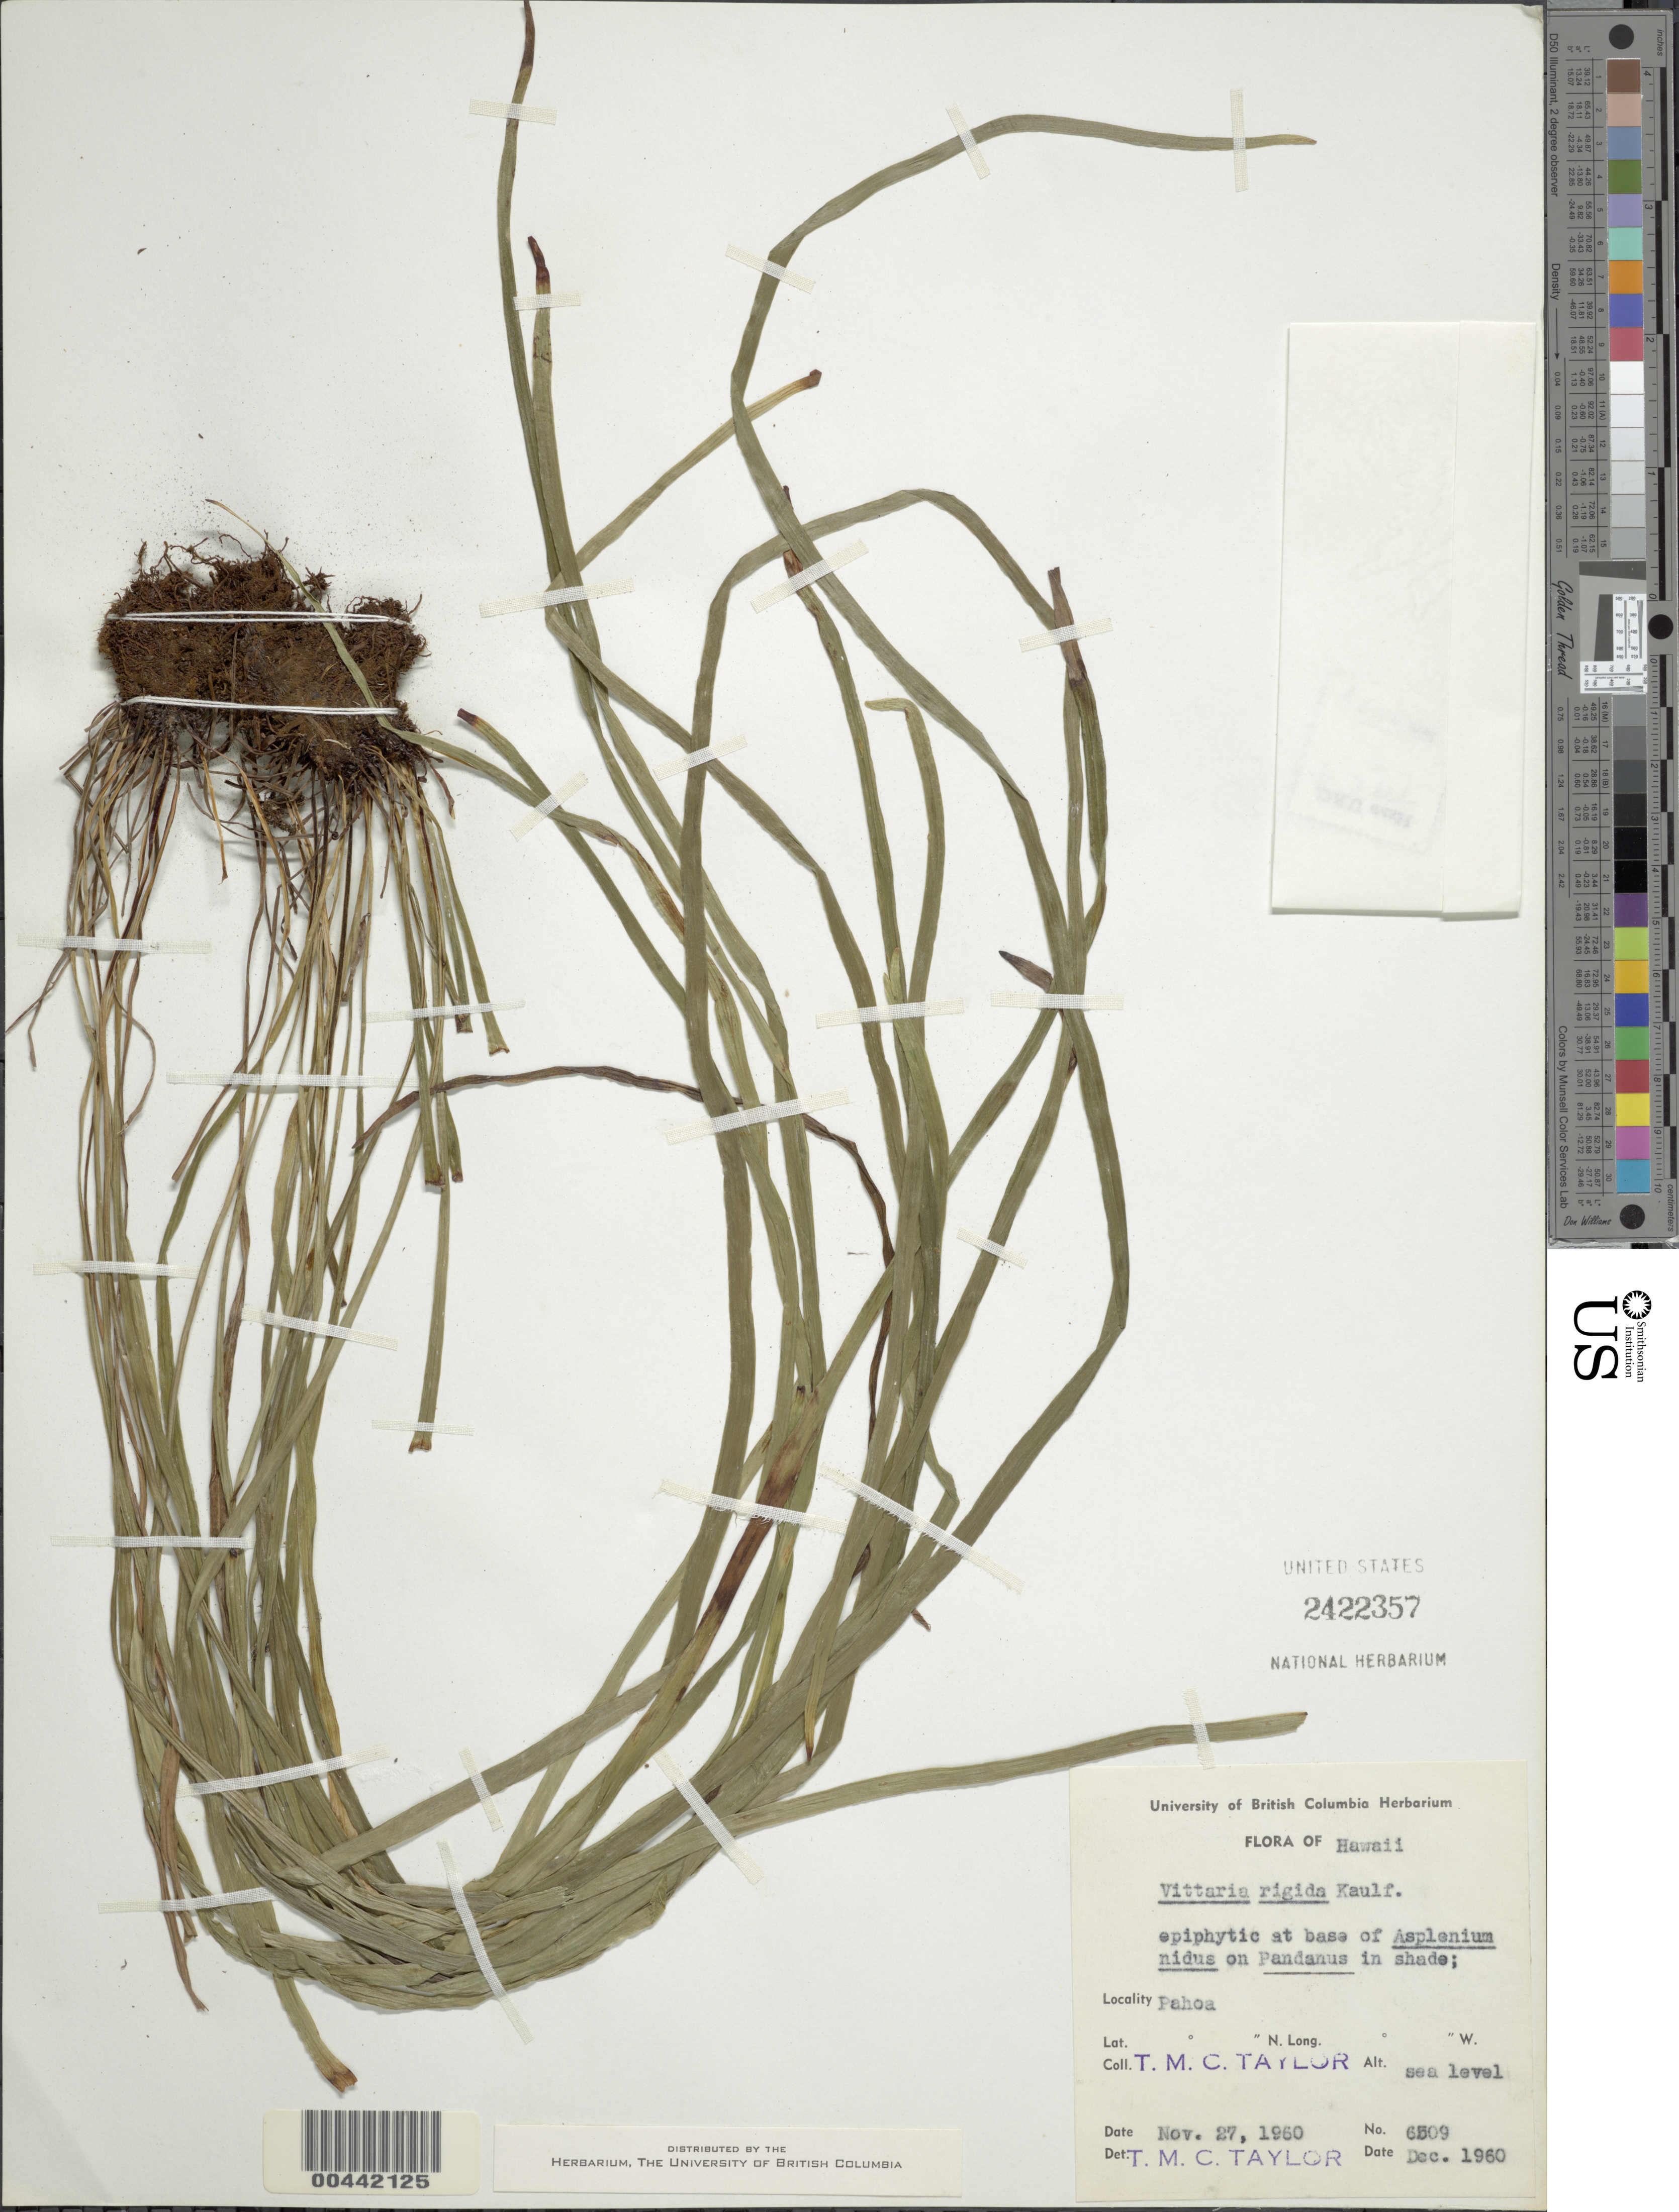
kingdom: Plantae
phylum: Tracheophyta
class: Polypodiopsida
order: Polypodiales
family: Pteridaceae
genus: Haplopteris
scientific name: Haplopteris elongata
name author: (Sw.) Crane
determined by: Wagner, W. L., (BOT), Smithsonian Institution - National Museum of Natural History (UNITED STATES)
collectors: T. M. C. Taylor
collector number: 6509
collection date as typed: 27 Nov 1960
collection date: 1960-11-27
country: United States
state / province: Hawaii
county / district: Maui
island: Moloka'i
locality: Pahoa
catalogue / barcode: US 2422357